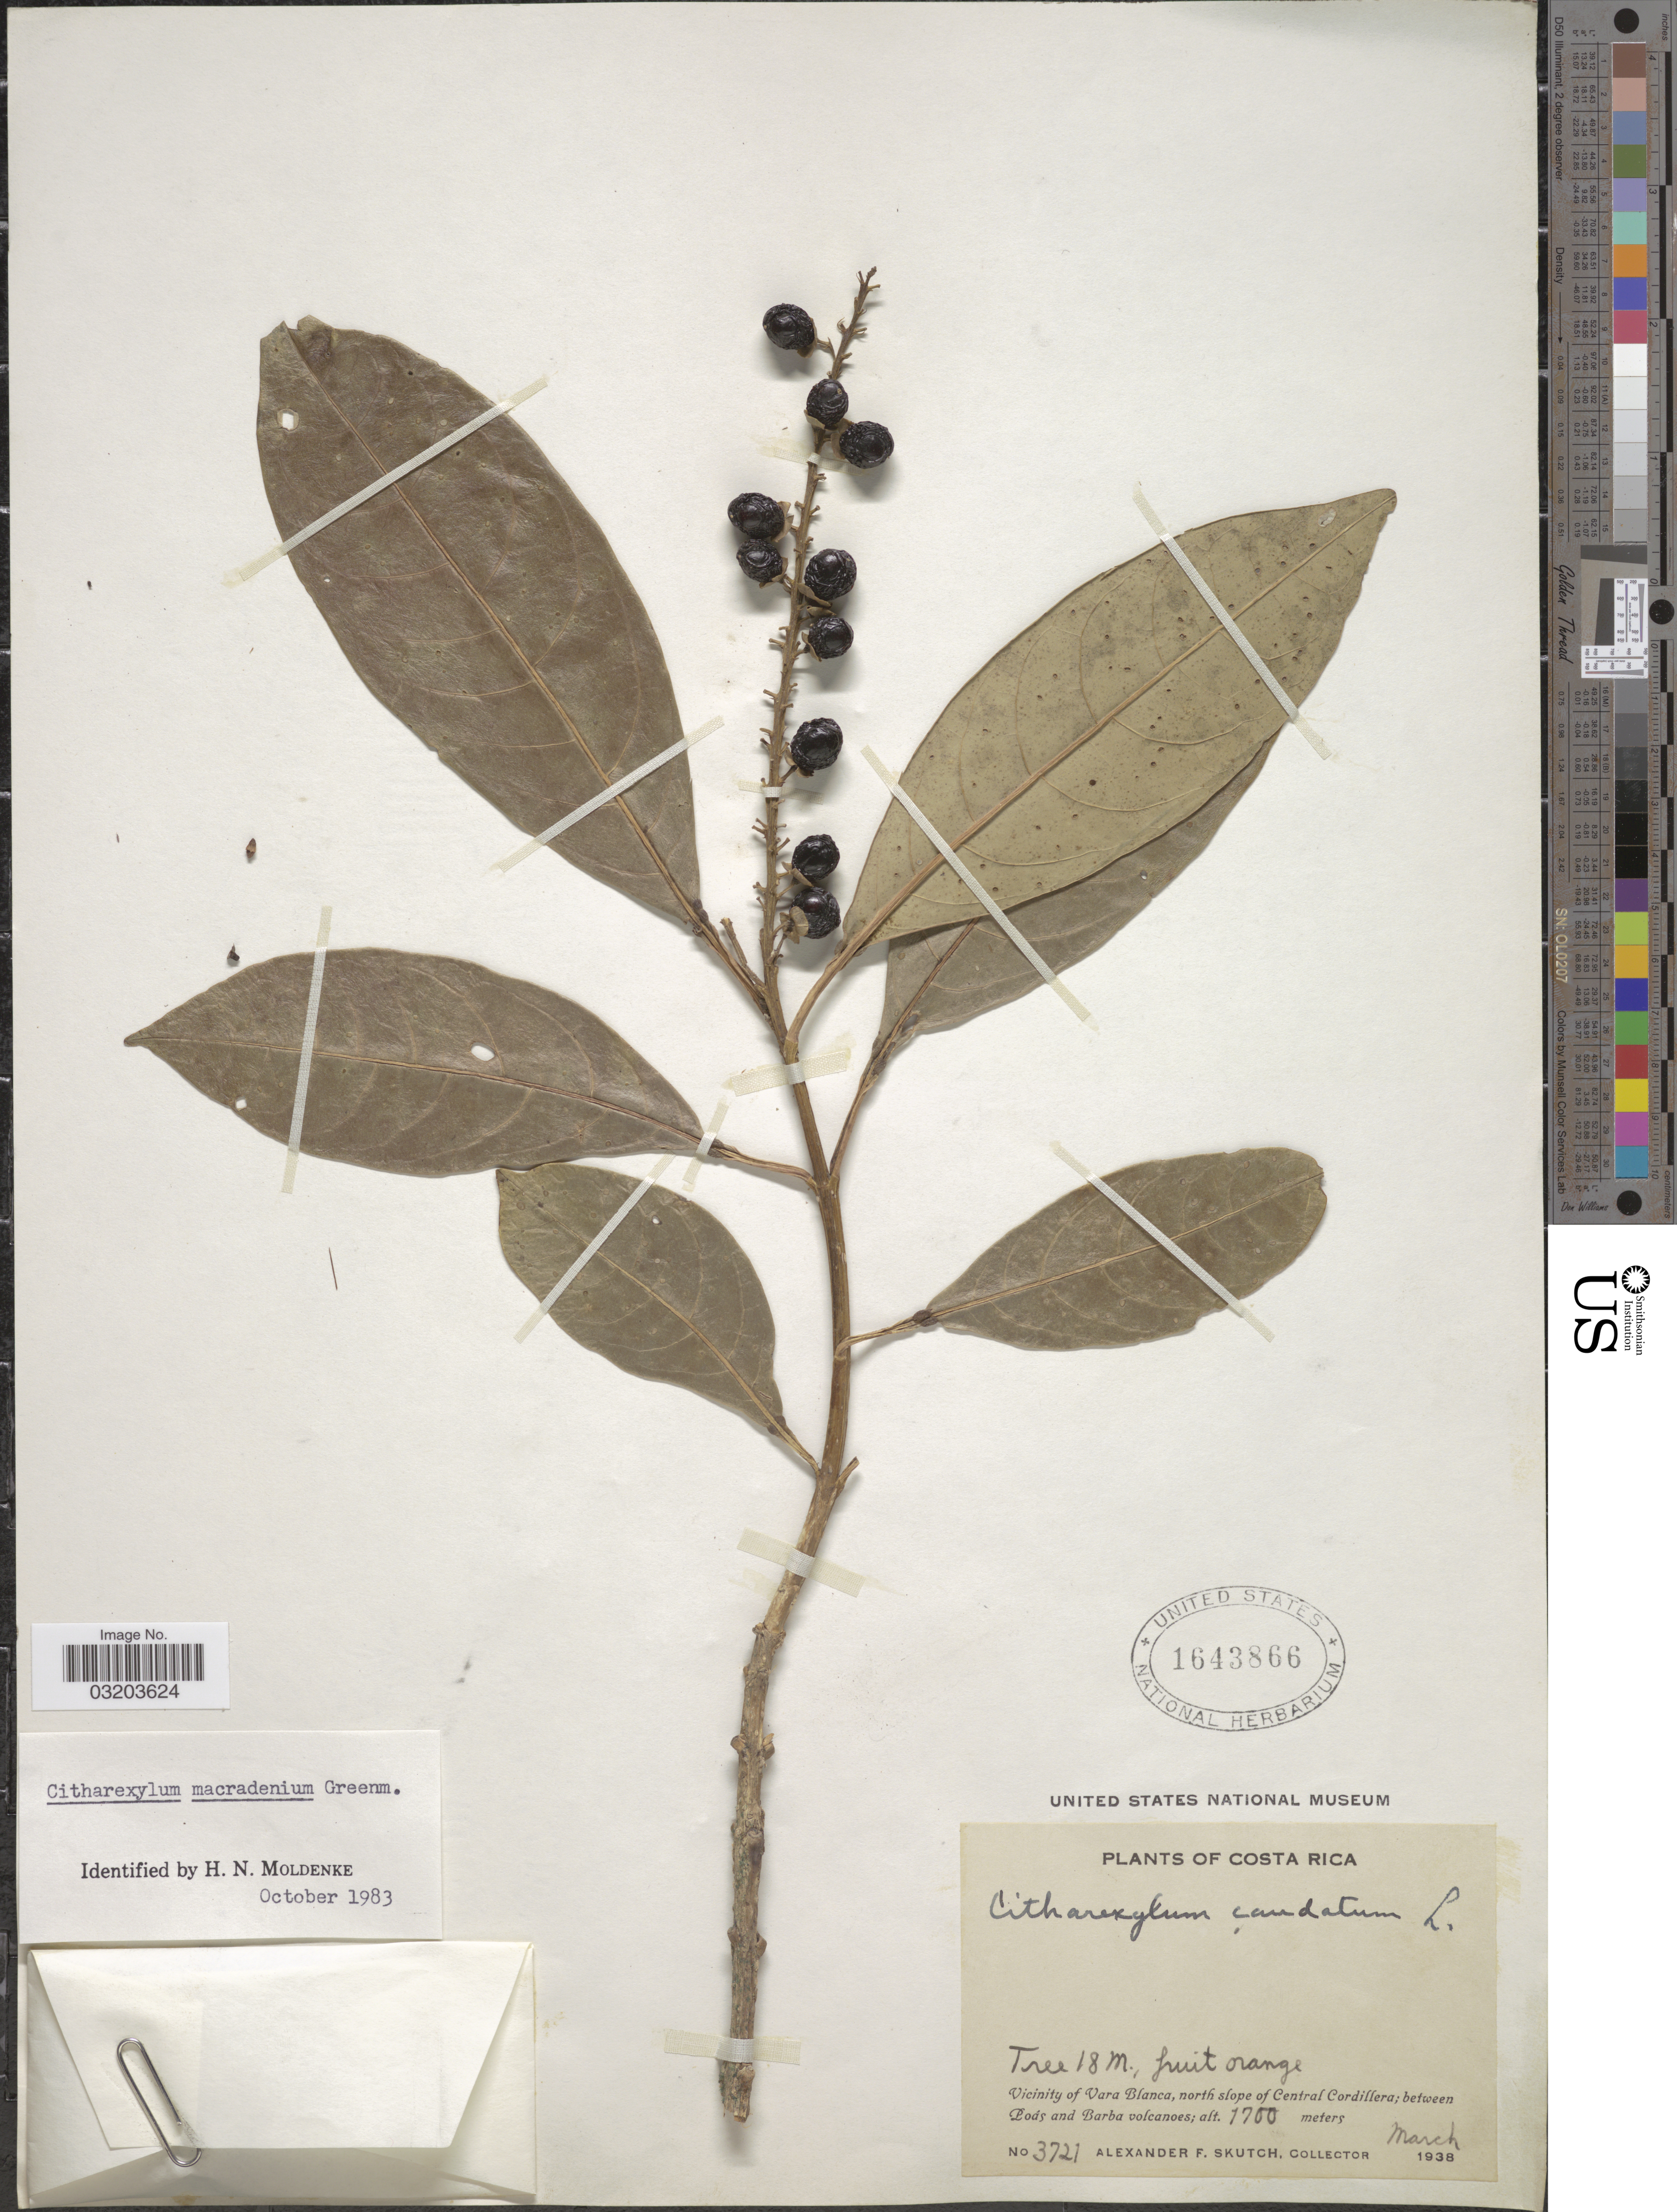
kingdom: Plantae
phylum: Tracheophyta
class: Magnoliopsida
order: Lamiales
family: Verbenaceae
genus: Citharexylum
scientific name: Citharexylum macradenium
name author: Greenm.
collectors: A. F. Skutch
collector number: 3721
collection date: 1938-03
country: Costa Rica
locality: Vicinity of Vara Blanca, north slope of Central Cordillera; between Pods and Barba volcanoes.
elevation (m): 1700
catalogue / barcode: US 1643866